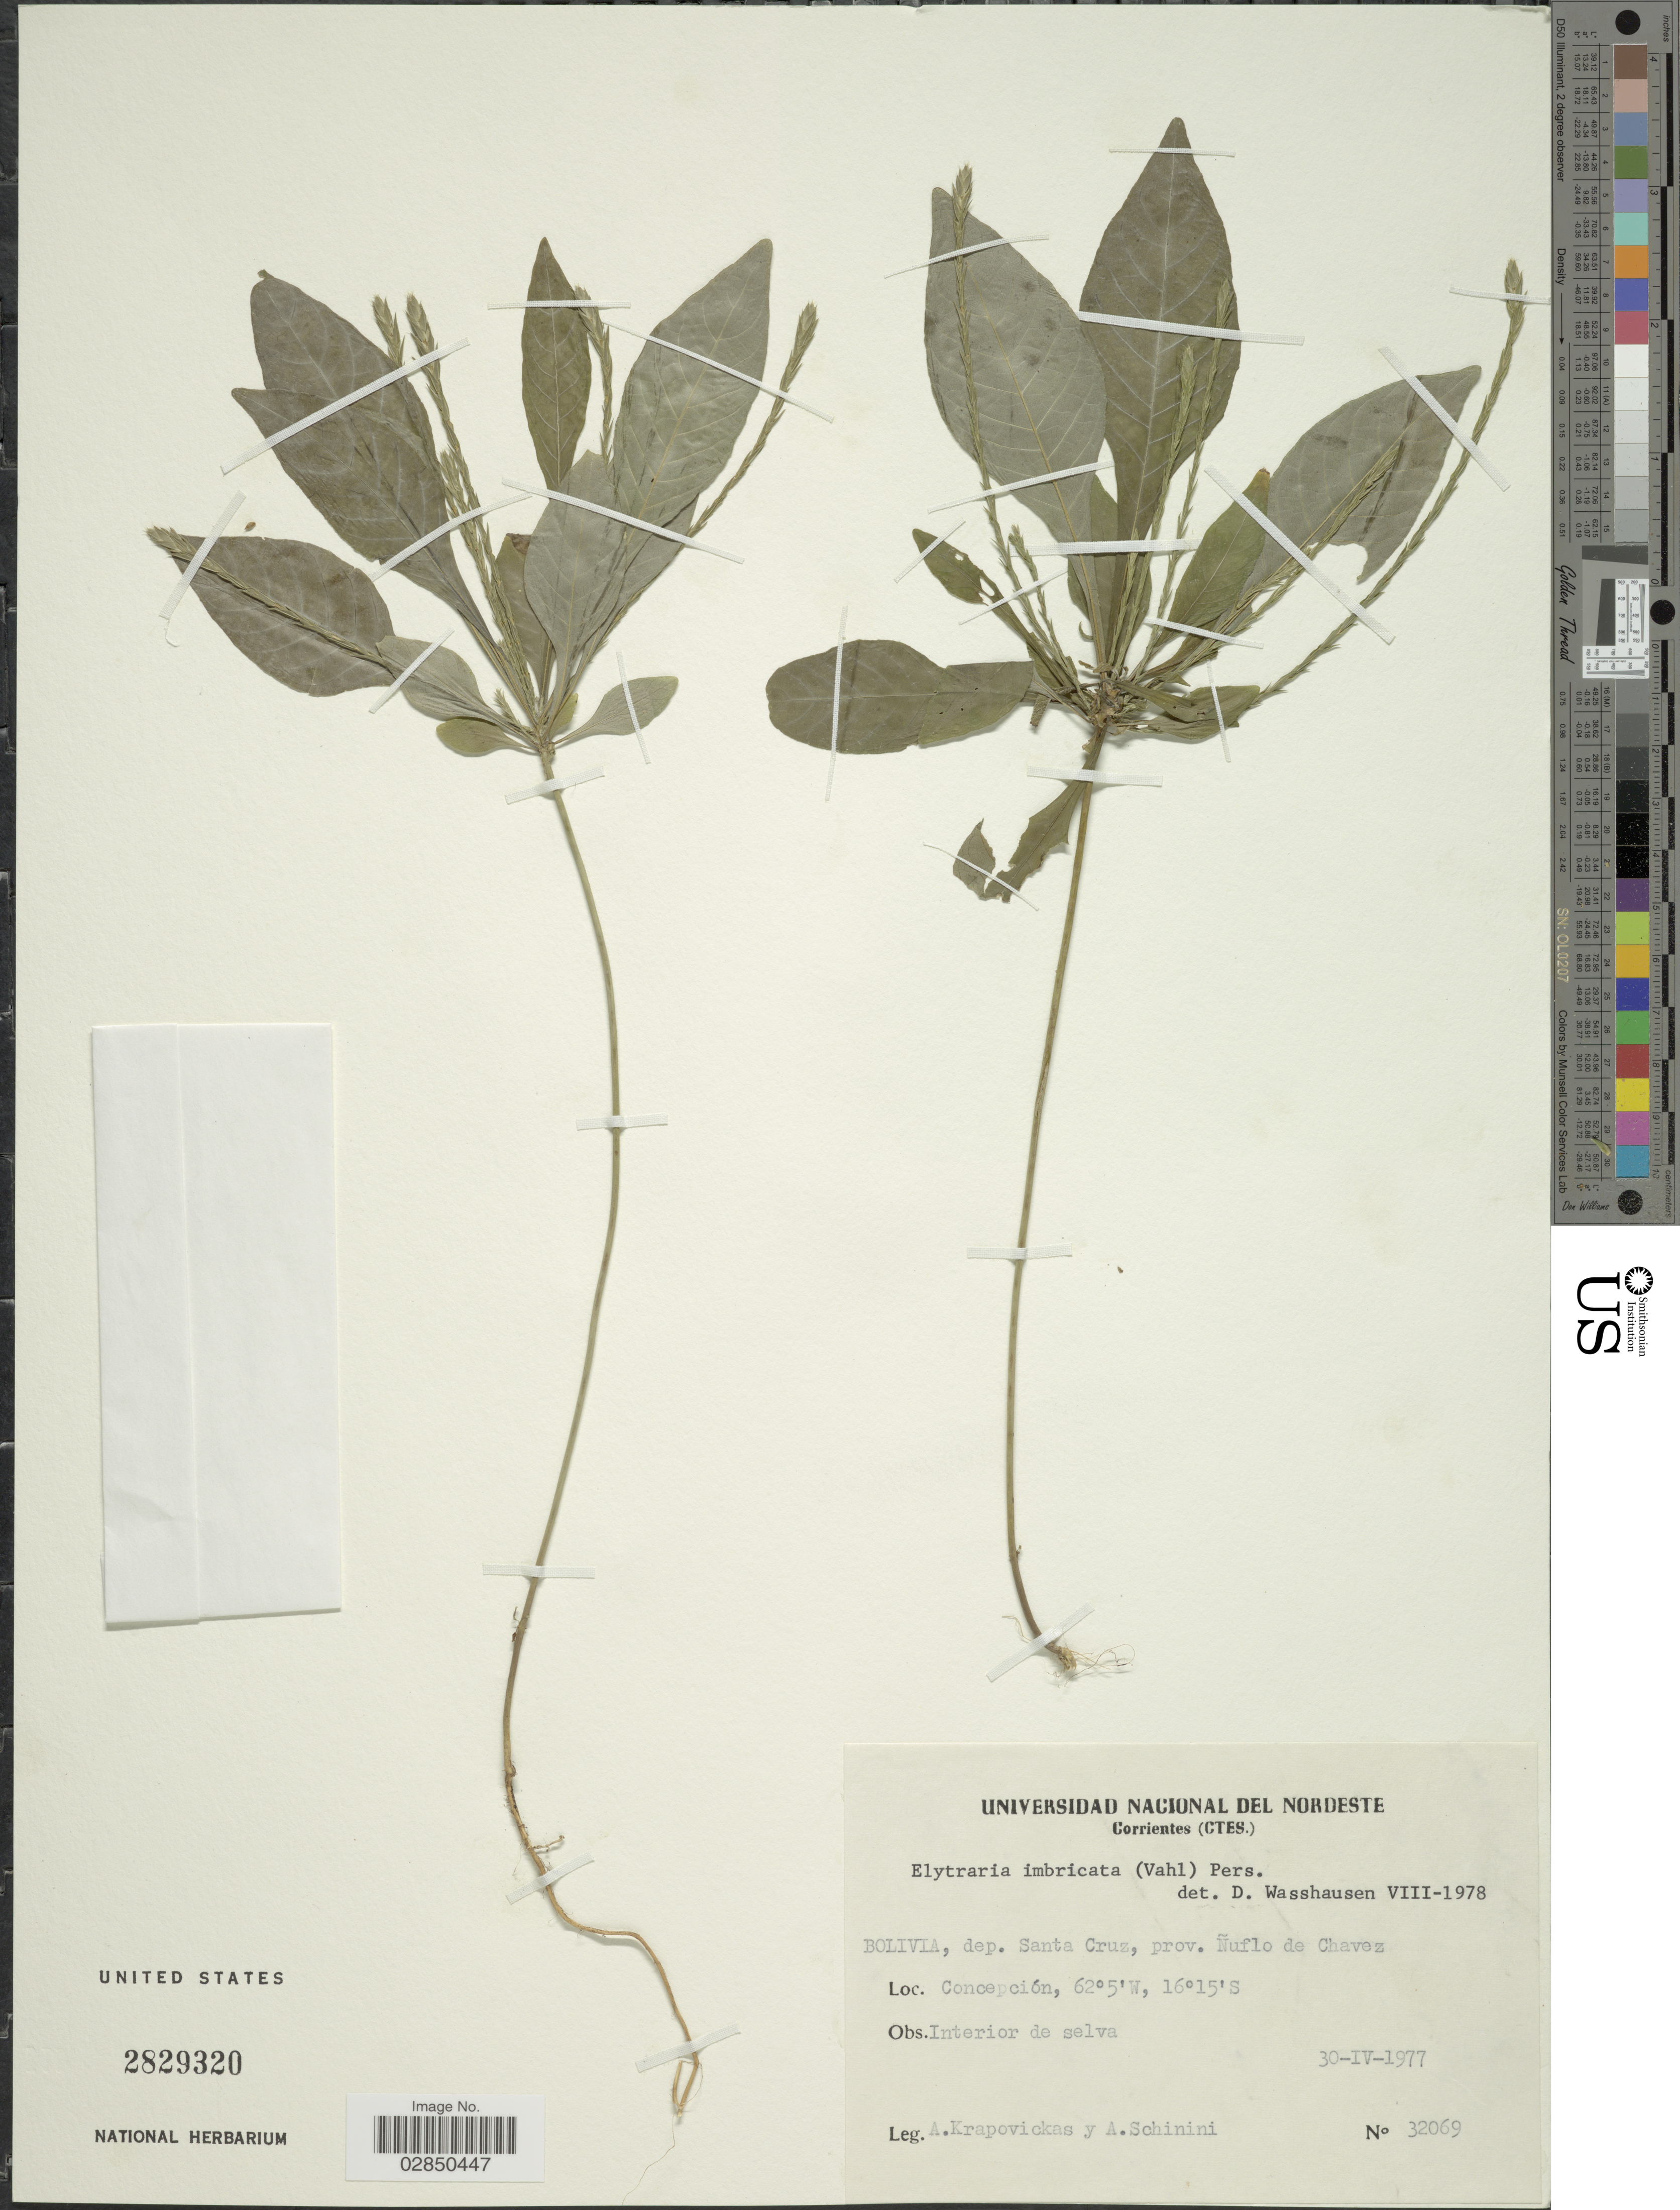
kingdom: Plantae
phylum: Tracheophyta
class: Magnoliopsida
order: Lamiales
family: Acanthaceae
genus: Elytraria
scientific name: Elytraria imbricata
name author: (Vahl) Pers.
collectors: A. Krapovickas & A. Schinini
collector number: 32069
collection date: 1977-04-30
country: Bolivia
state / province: Santa Cruz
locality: Dep. Santa Cruz, prov. Ñuflo de Chavez. Concepción.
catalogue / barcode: US 2829320